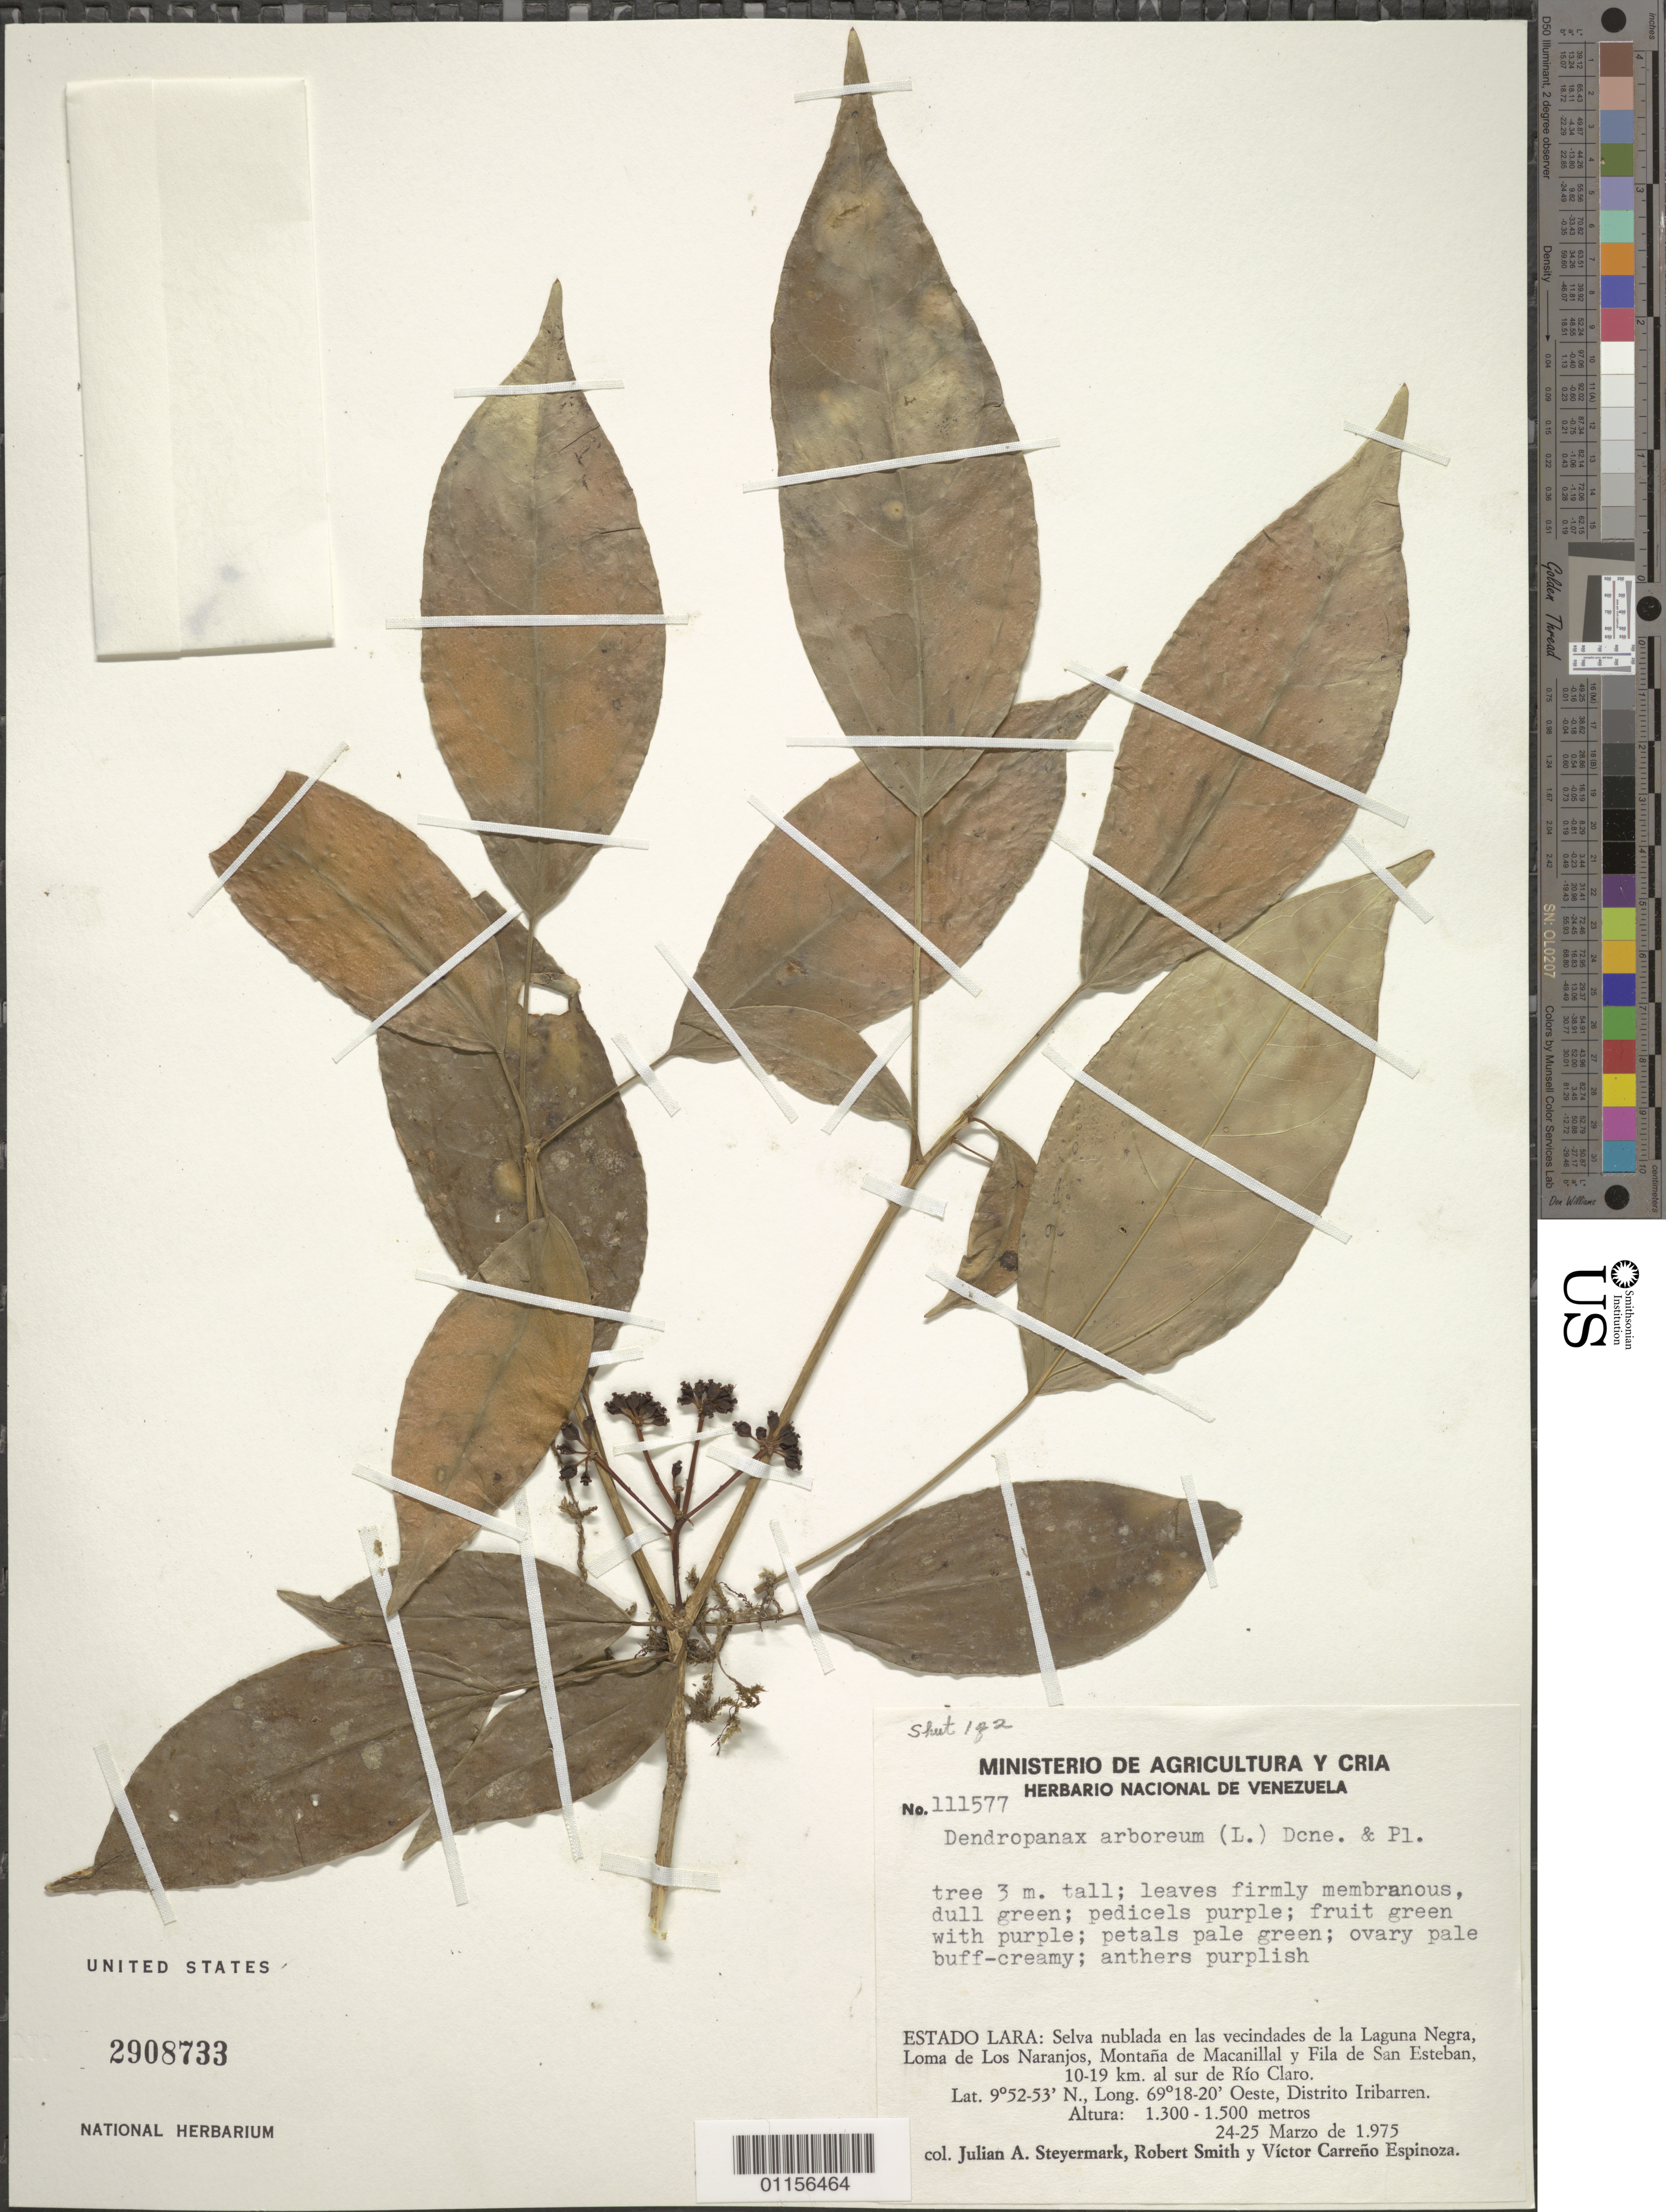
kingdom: Plantae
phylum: Tracheophyta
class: Magnoliopsida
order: Apiales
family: Araliaceae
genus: Dendropanax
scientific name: Dendropanax arboreus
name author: (L.) Decne. & Planch.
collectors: J. Steyermark, R. Smith & V. Espinoza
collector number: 111577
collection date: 1975-03-24/1975-03-25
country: Venezuela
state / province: Lara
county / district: Iribarren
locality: Selva nublada en las vecindades de la Laguna Negra, Loma de Los Naranjos, Montana de Macanillal y Fila de San Esteban, 10 - 19 km al sur de Rio Claro.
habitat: Tree.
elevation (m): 1300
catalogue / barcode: US 2908733